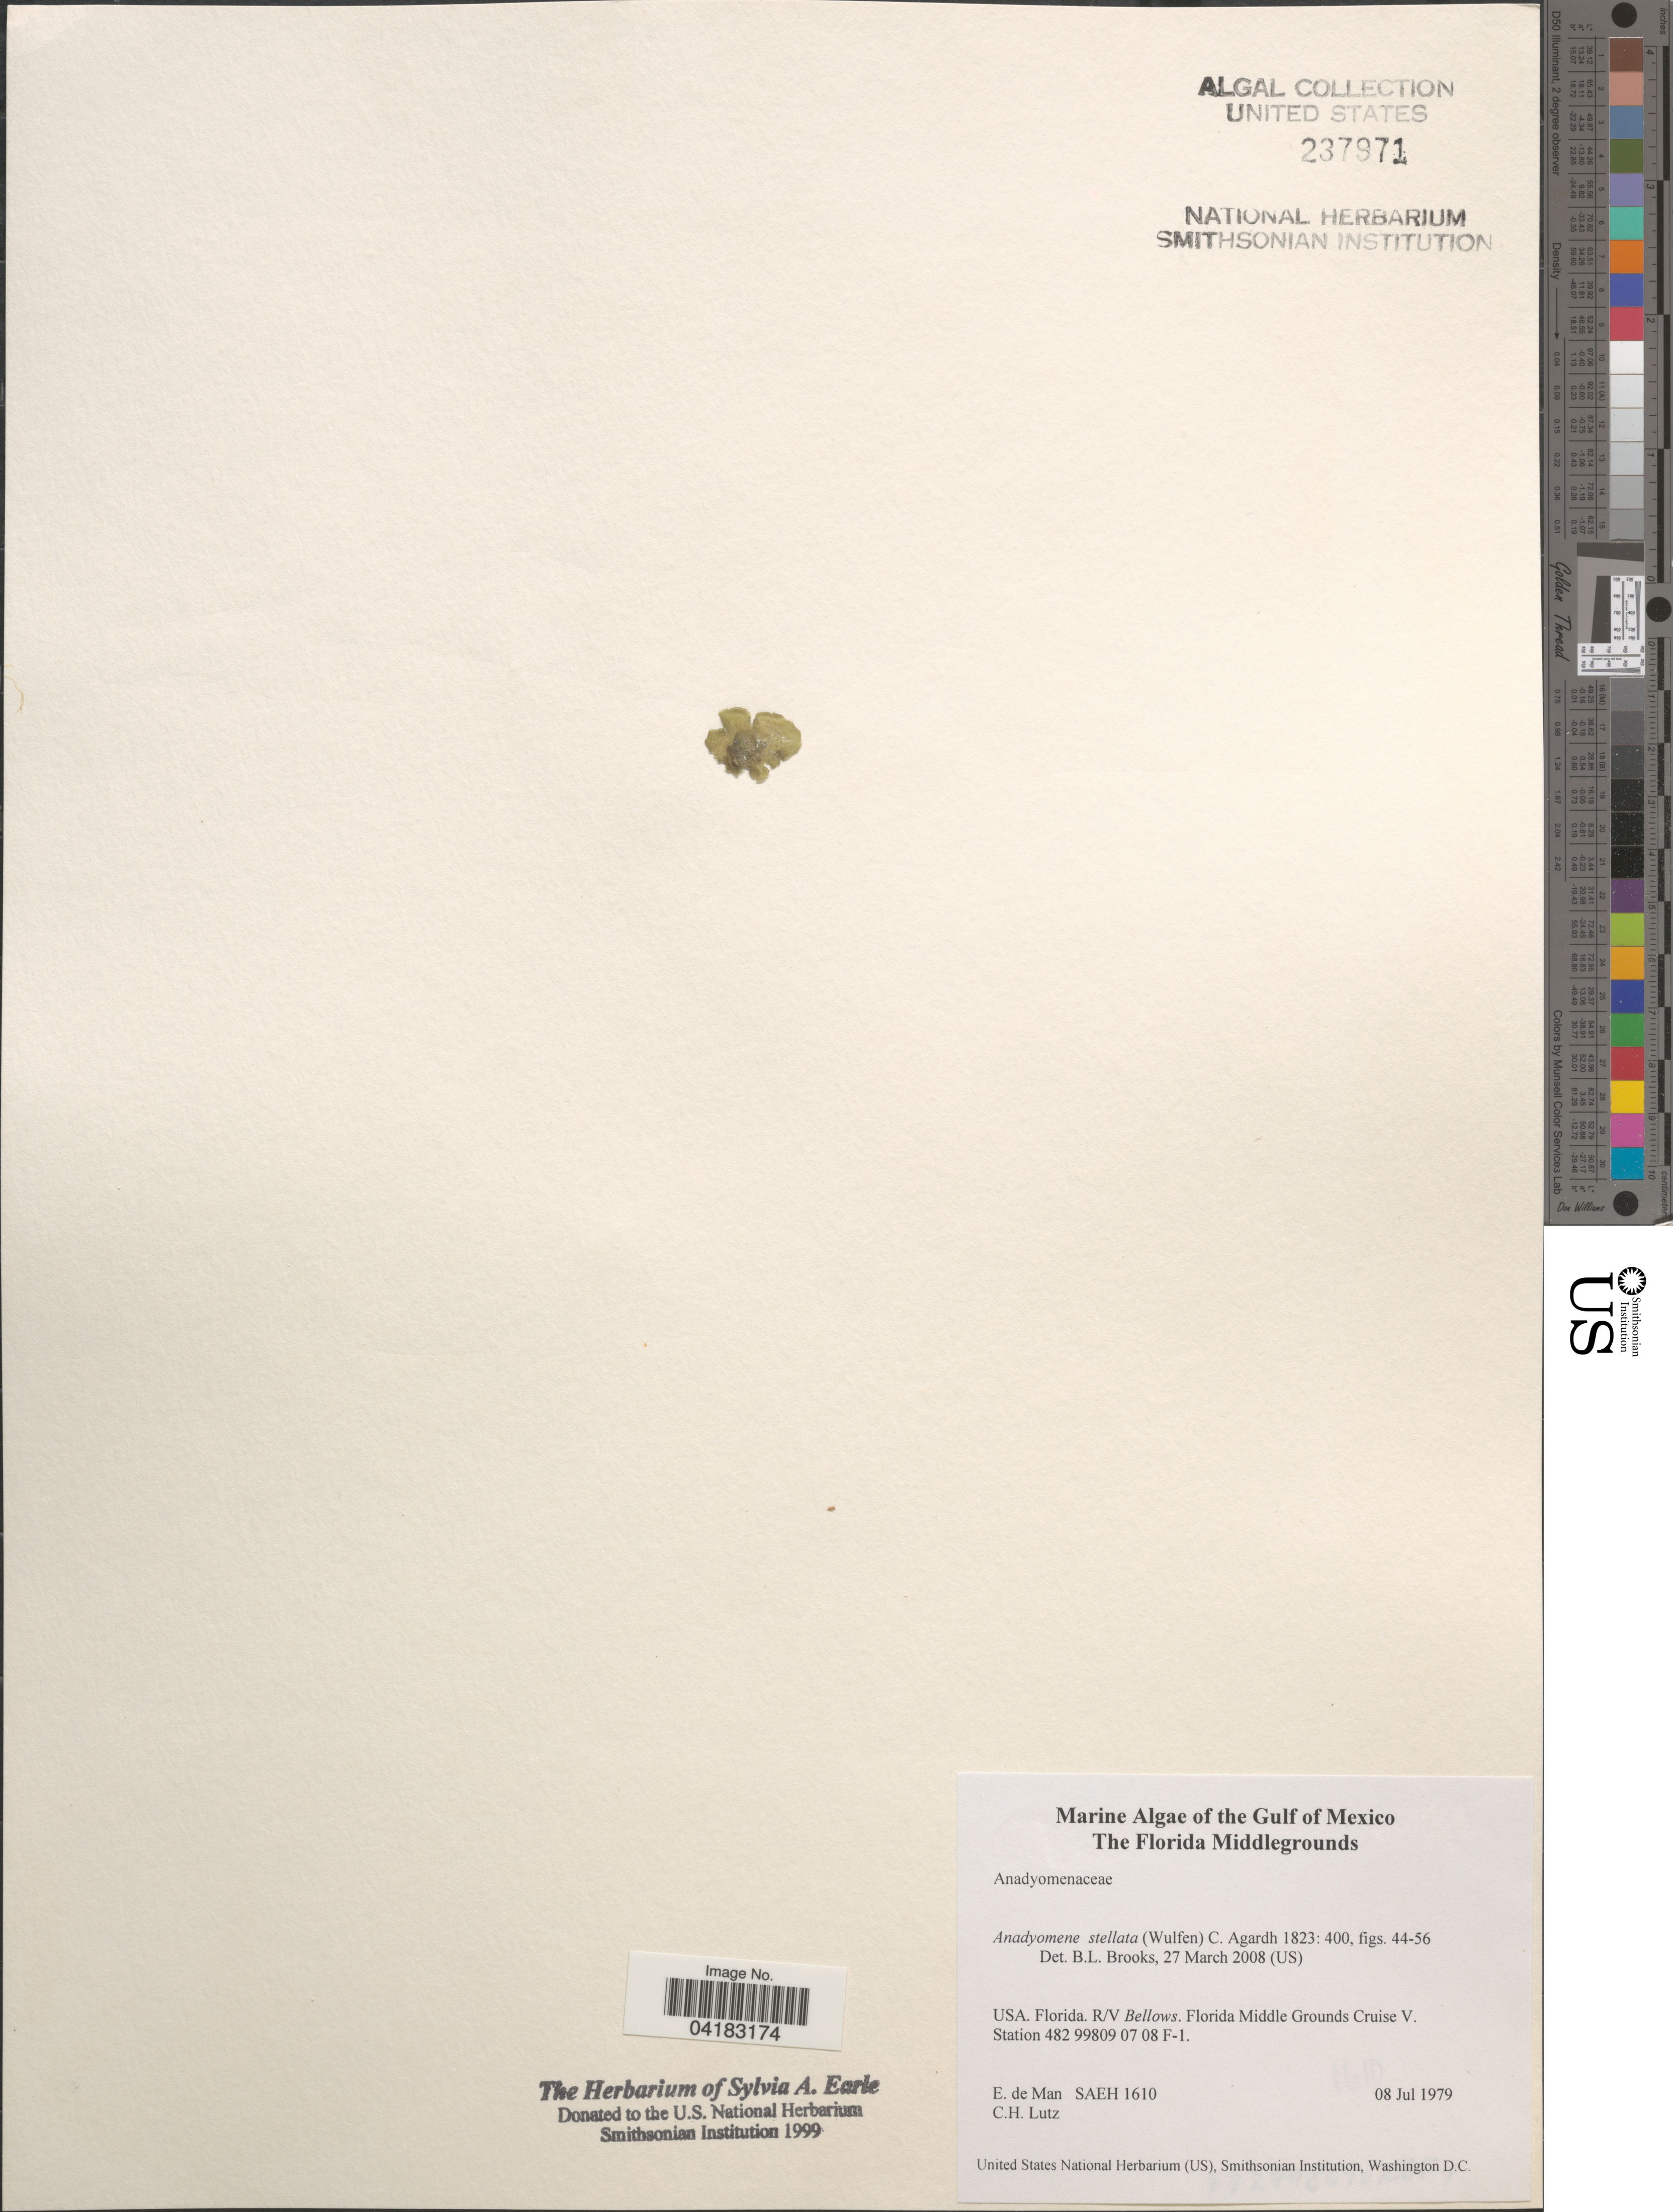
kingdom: Plantae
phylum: Chlorophyta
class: Ulvophyceae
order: Cladophorales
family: Anadyomenaceae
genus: Anadyomene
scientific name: Anadyomene stellata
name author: (Wulfen) C. Agardh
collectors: E. de Man & C. Lutz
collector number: SAEH1610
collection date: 1979-07-08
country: United States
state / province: Florida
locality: Gulf of Mexico. R/V Bellows. Florida Middle Grounds Cruise V. Station 482 99809 07 08 F-1.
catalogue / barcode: US 237971